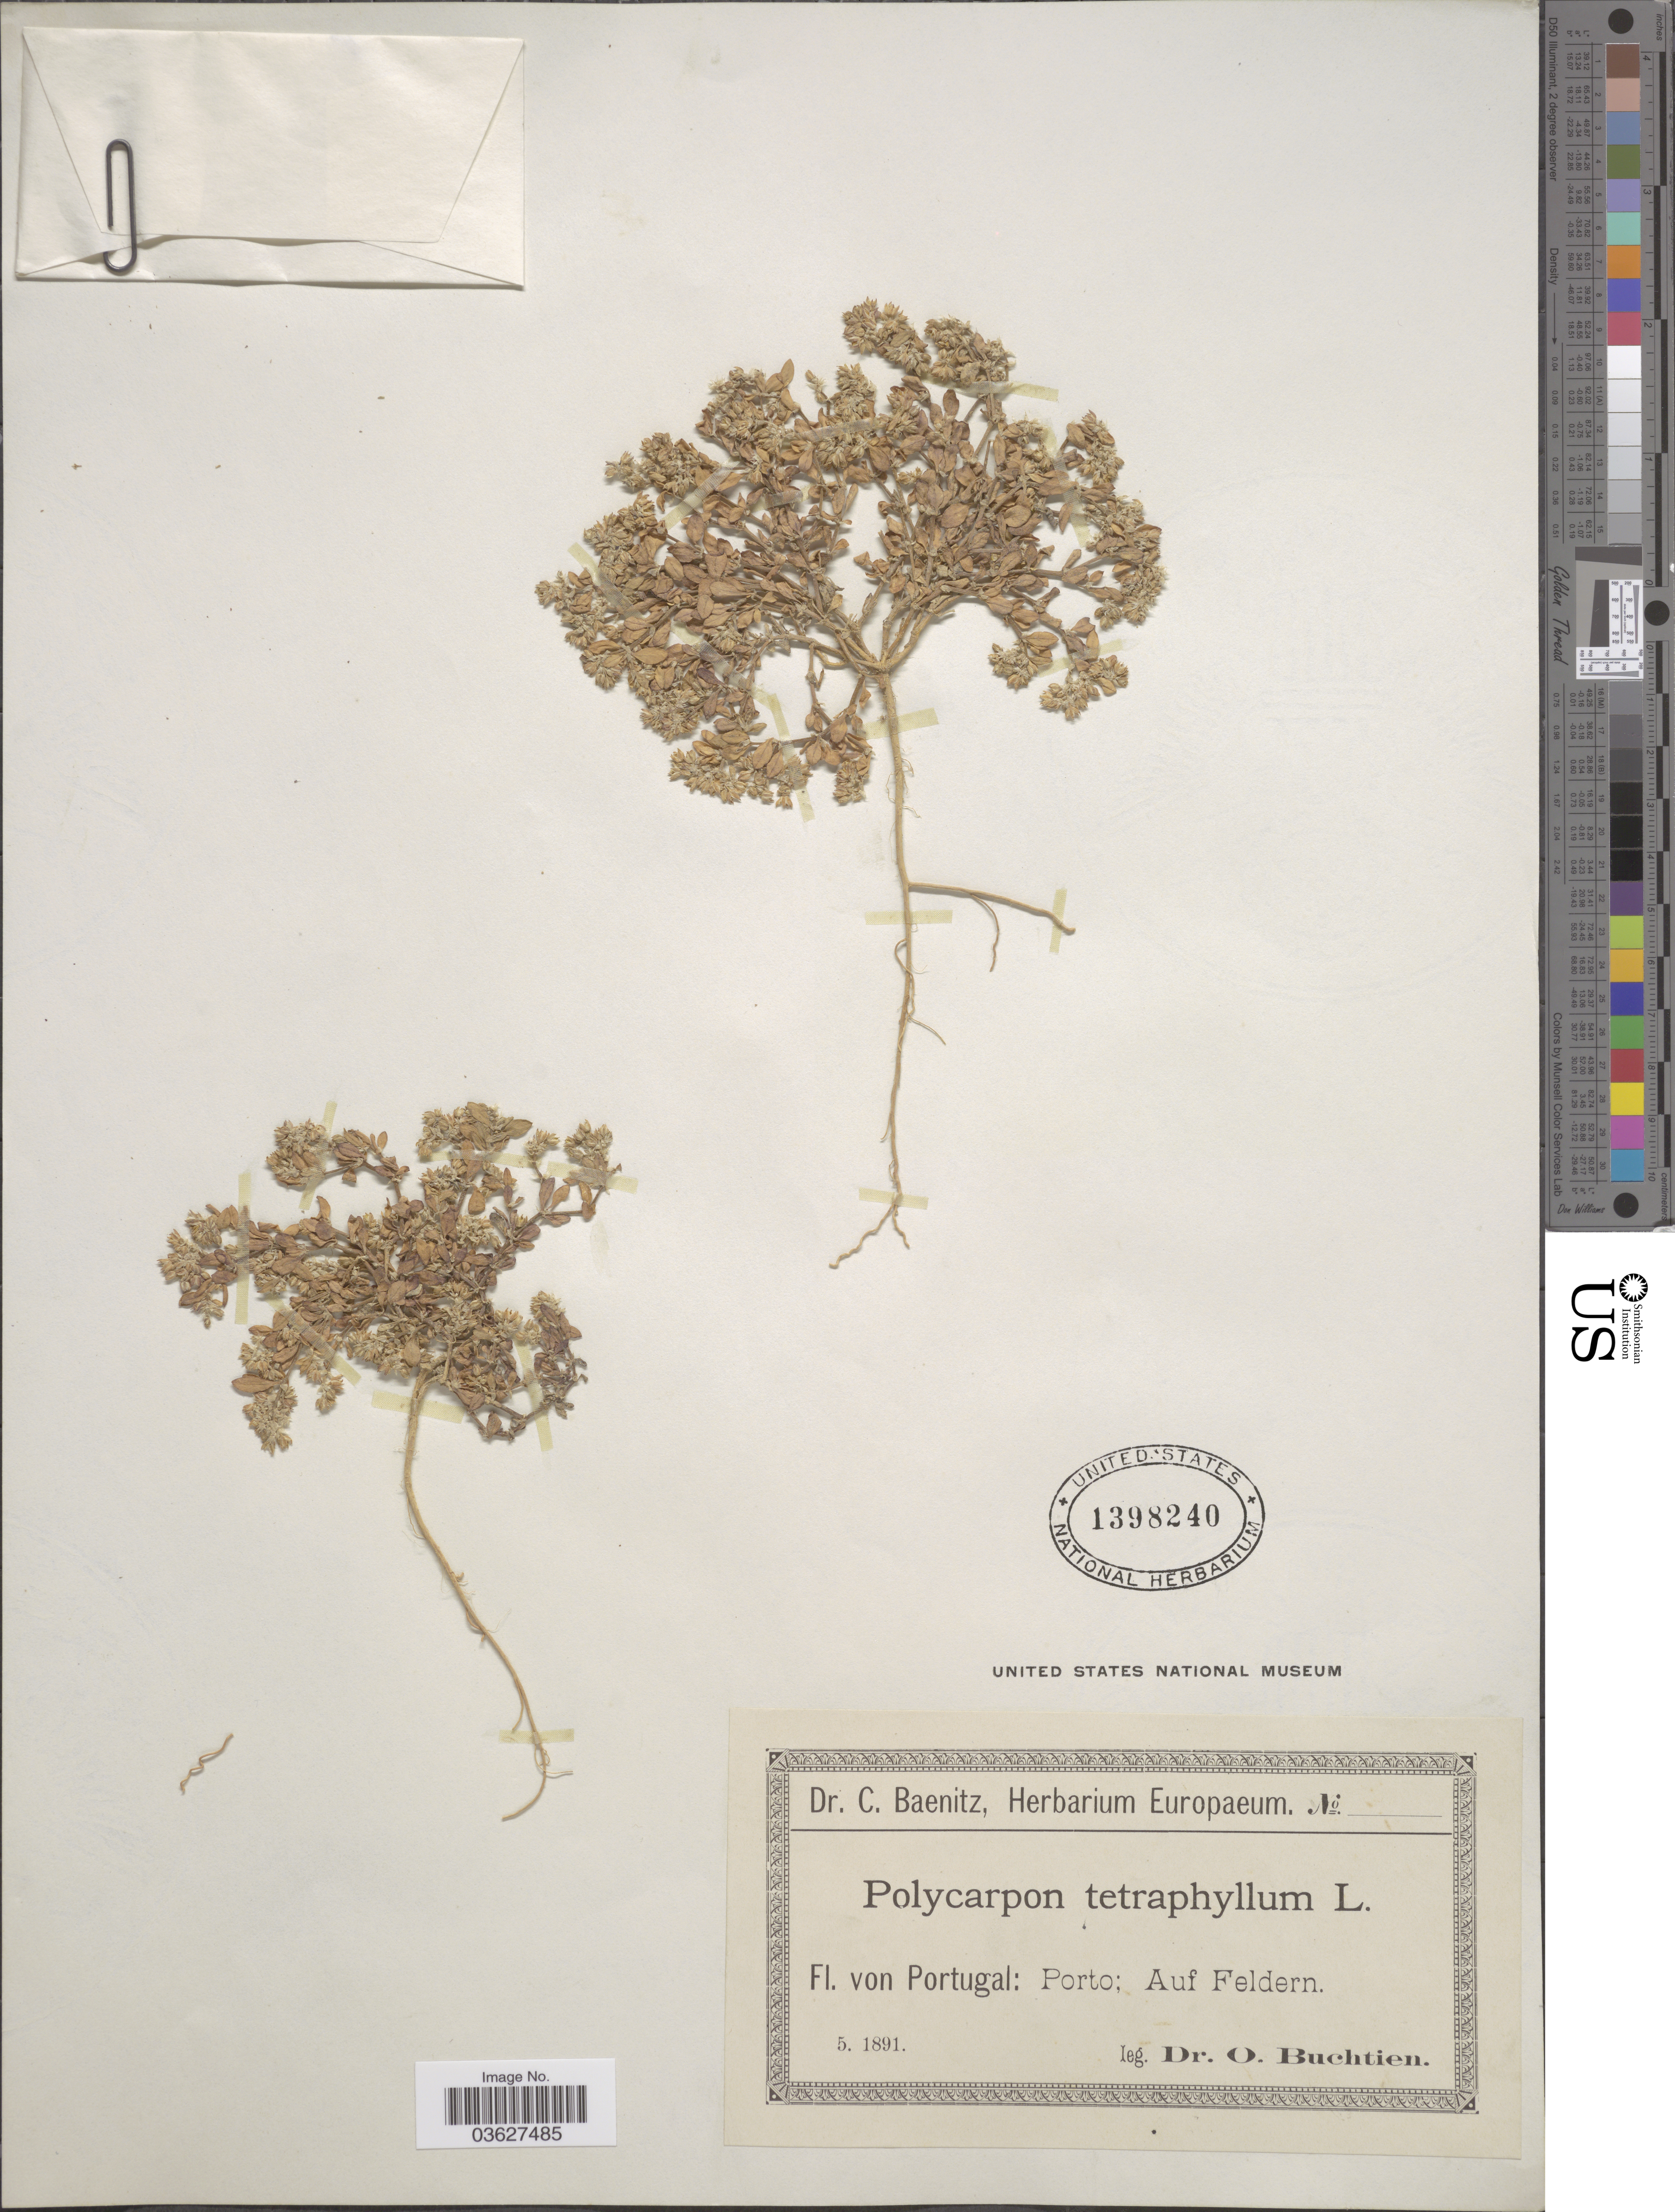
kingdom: Plantae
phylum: Tracheophyta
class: Magnoliopsida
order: Caryophyllales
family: Caryophyllaceae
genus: Polycarpon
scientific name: Polycarpon tetraphyllum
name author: (L.) L.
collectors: O. Buchtien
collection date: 1891-05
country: Portugal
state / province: Porto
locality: Auf Feldern.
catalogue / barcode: US 1398240